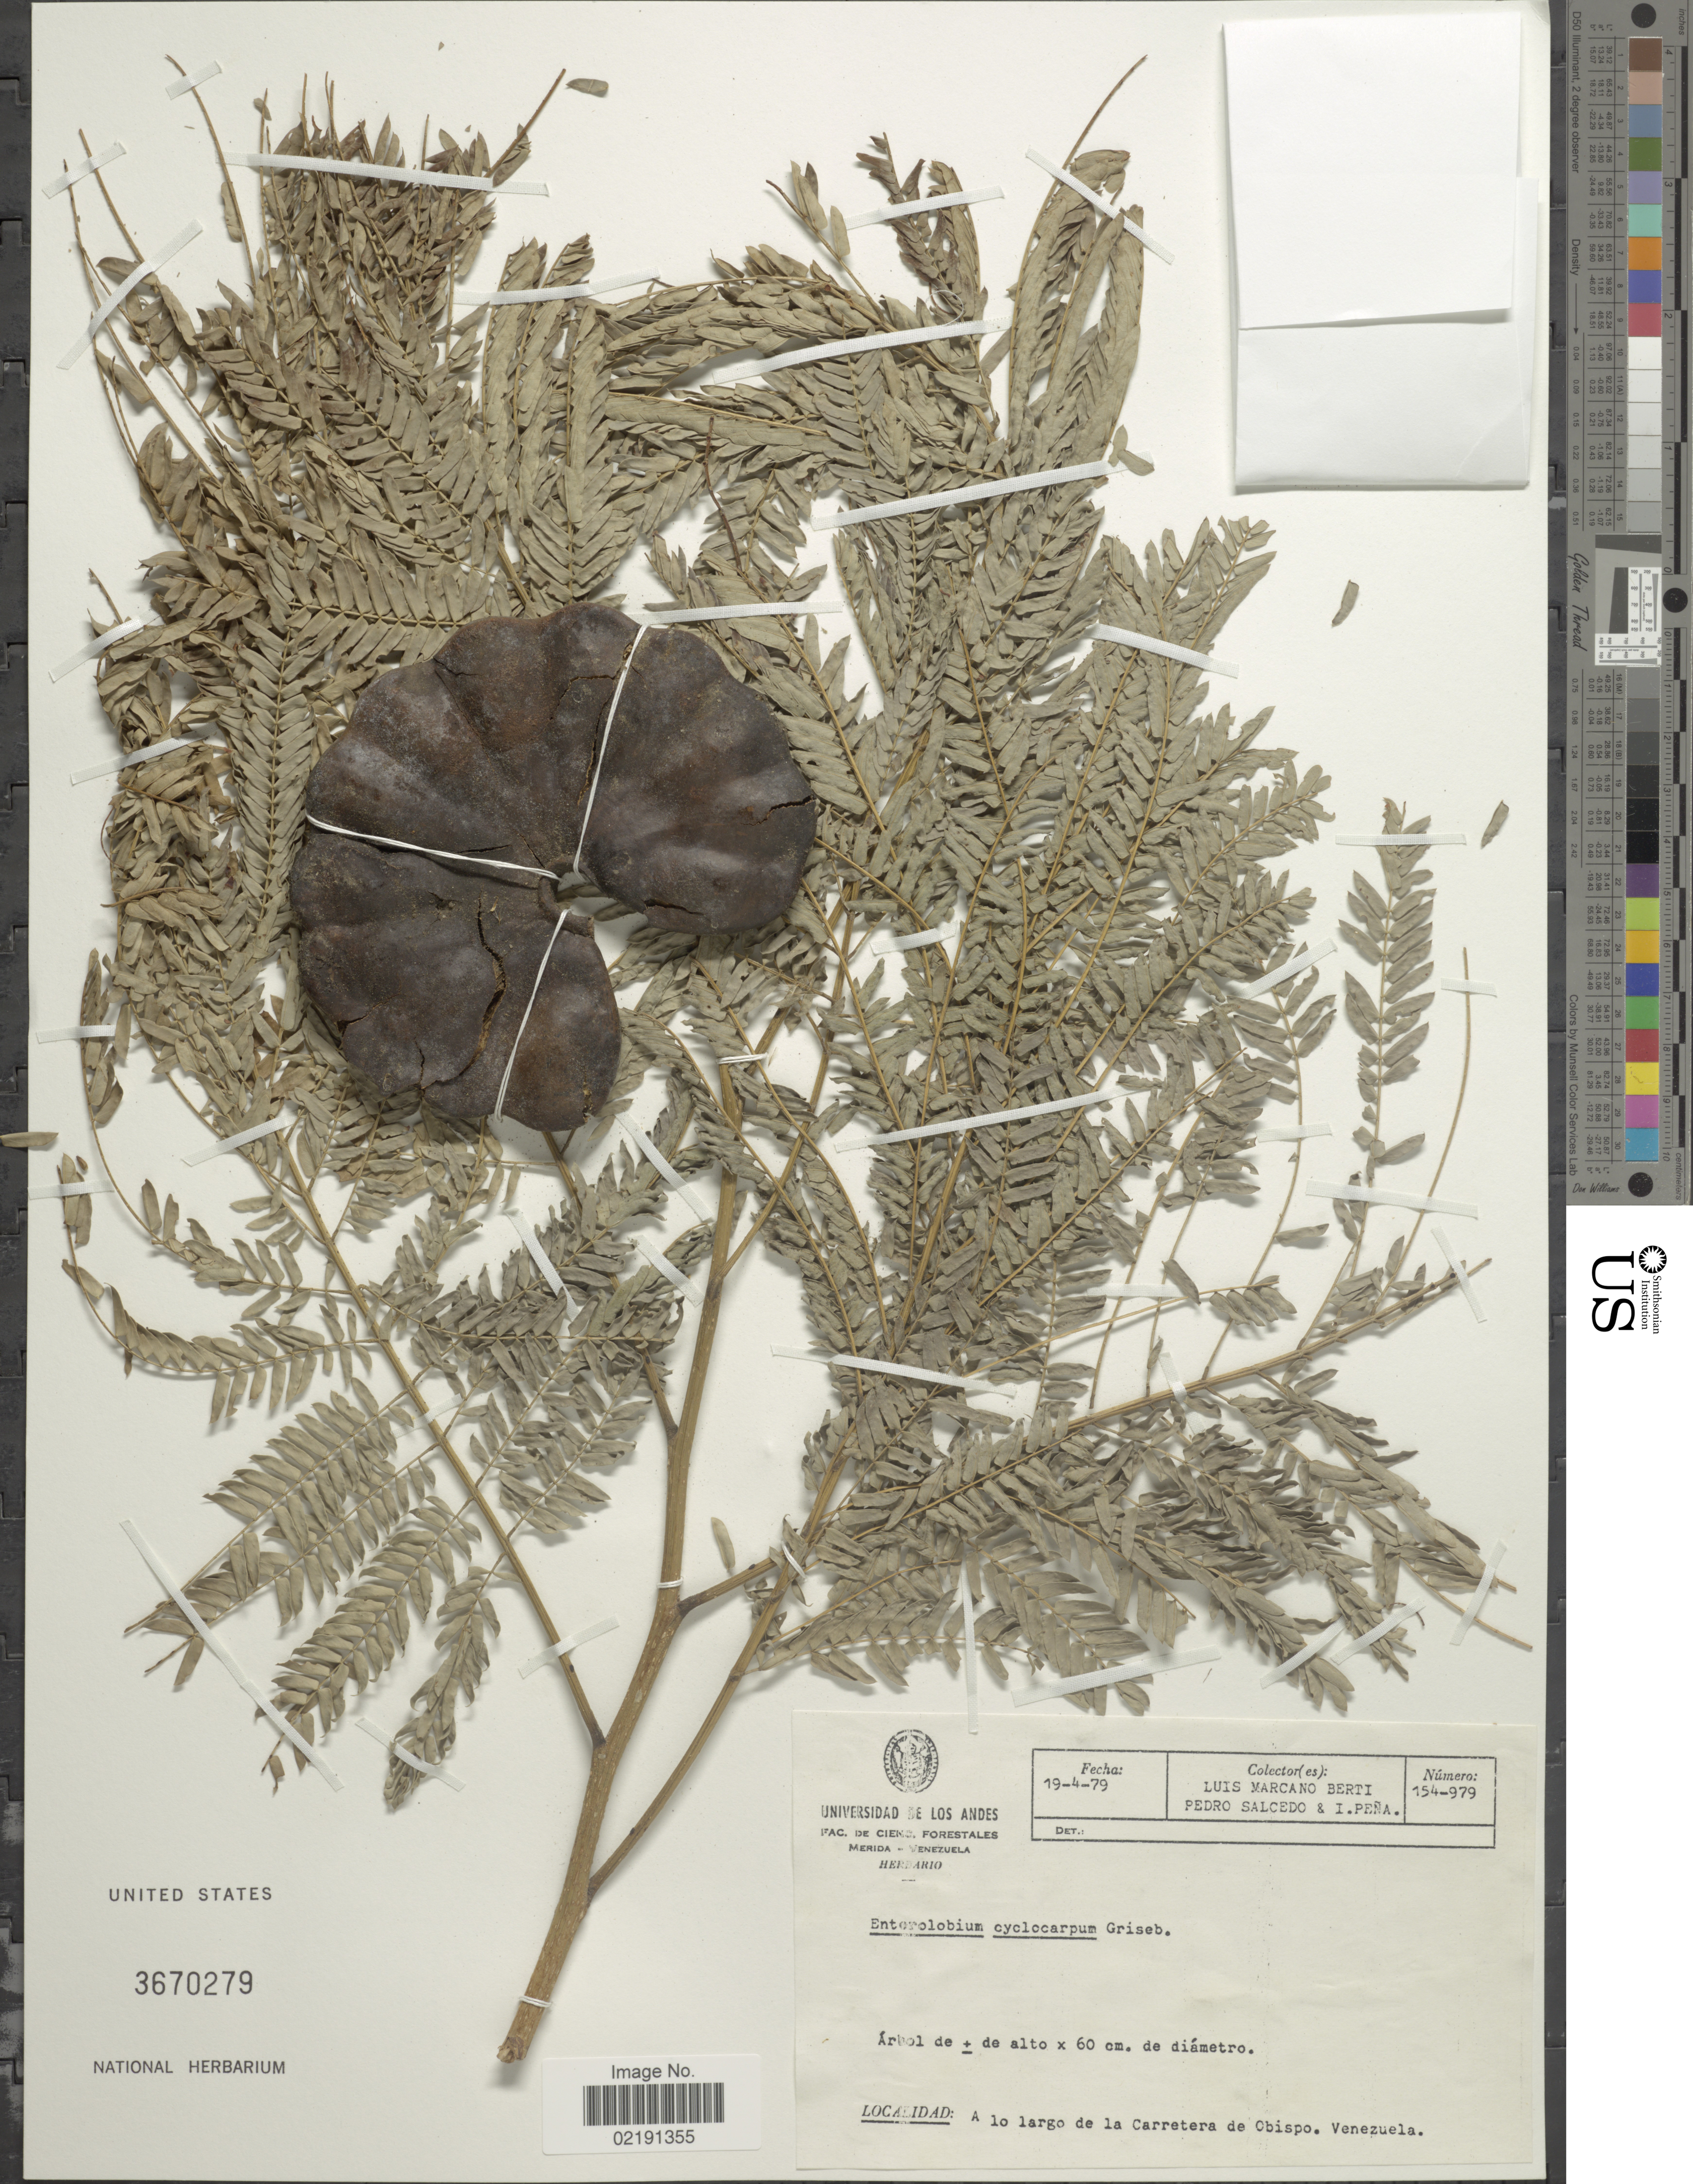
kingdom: Plantae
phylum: Tracheophyta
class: Magnoliopsida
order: Fabales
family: Fabaceae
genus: Enterolobium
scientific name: Enterolobium cyclocarpum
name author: (Jacq.) Griseb.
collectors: L. Marcano-Berti, P. Salcedo & I. Pena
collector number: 154-979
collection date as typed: Transcribed d/m/y: 19/4/79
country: Venezuela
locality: A lo largo de la Carretera de Obispo. Venezuela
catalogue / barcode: US 3670279